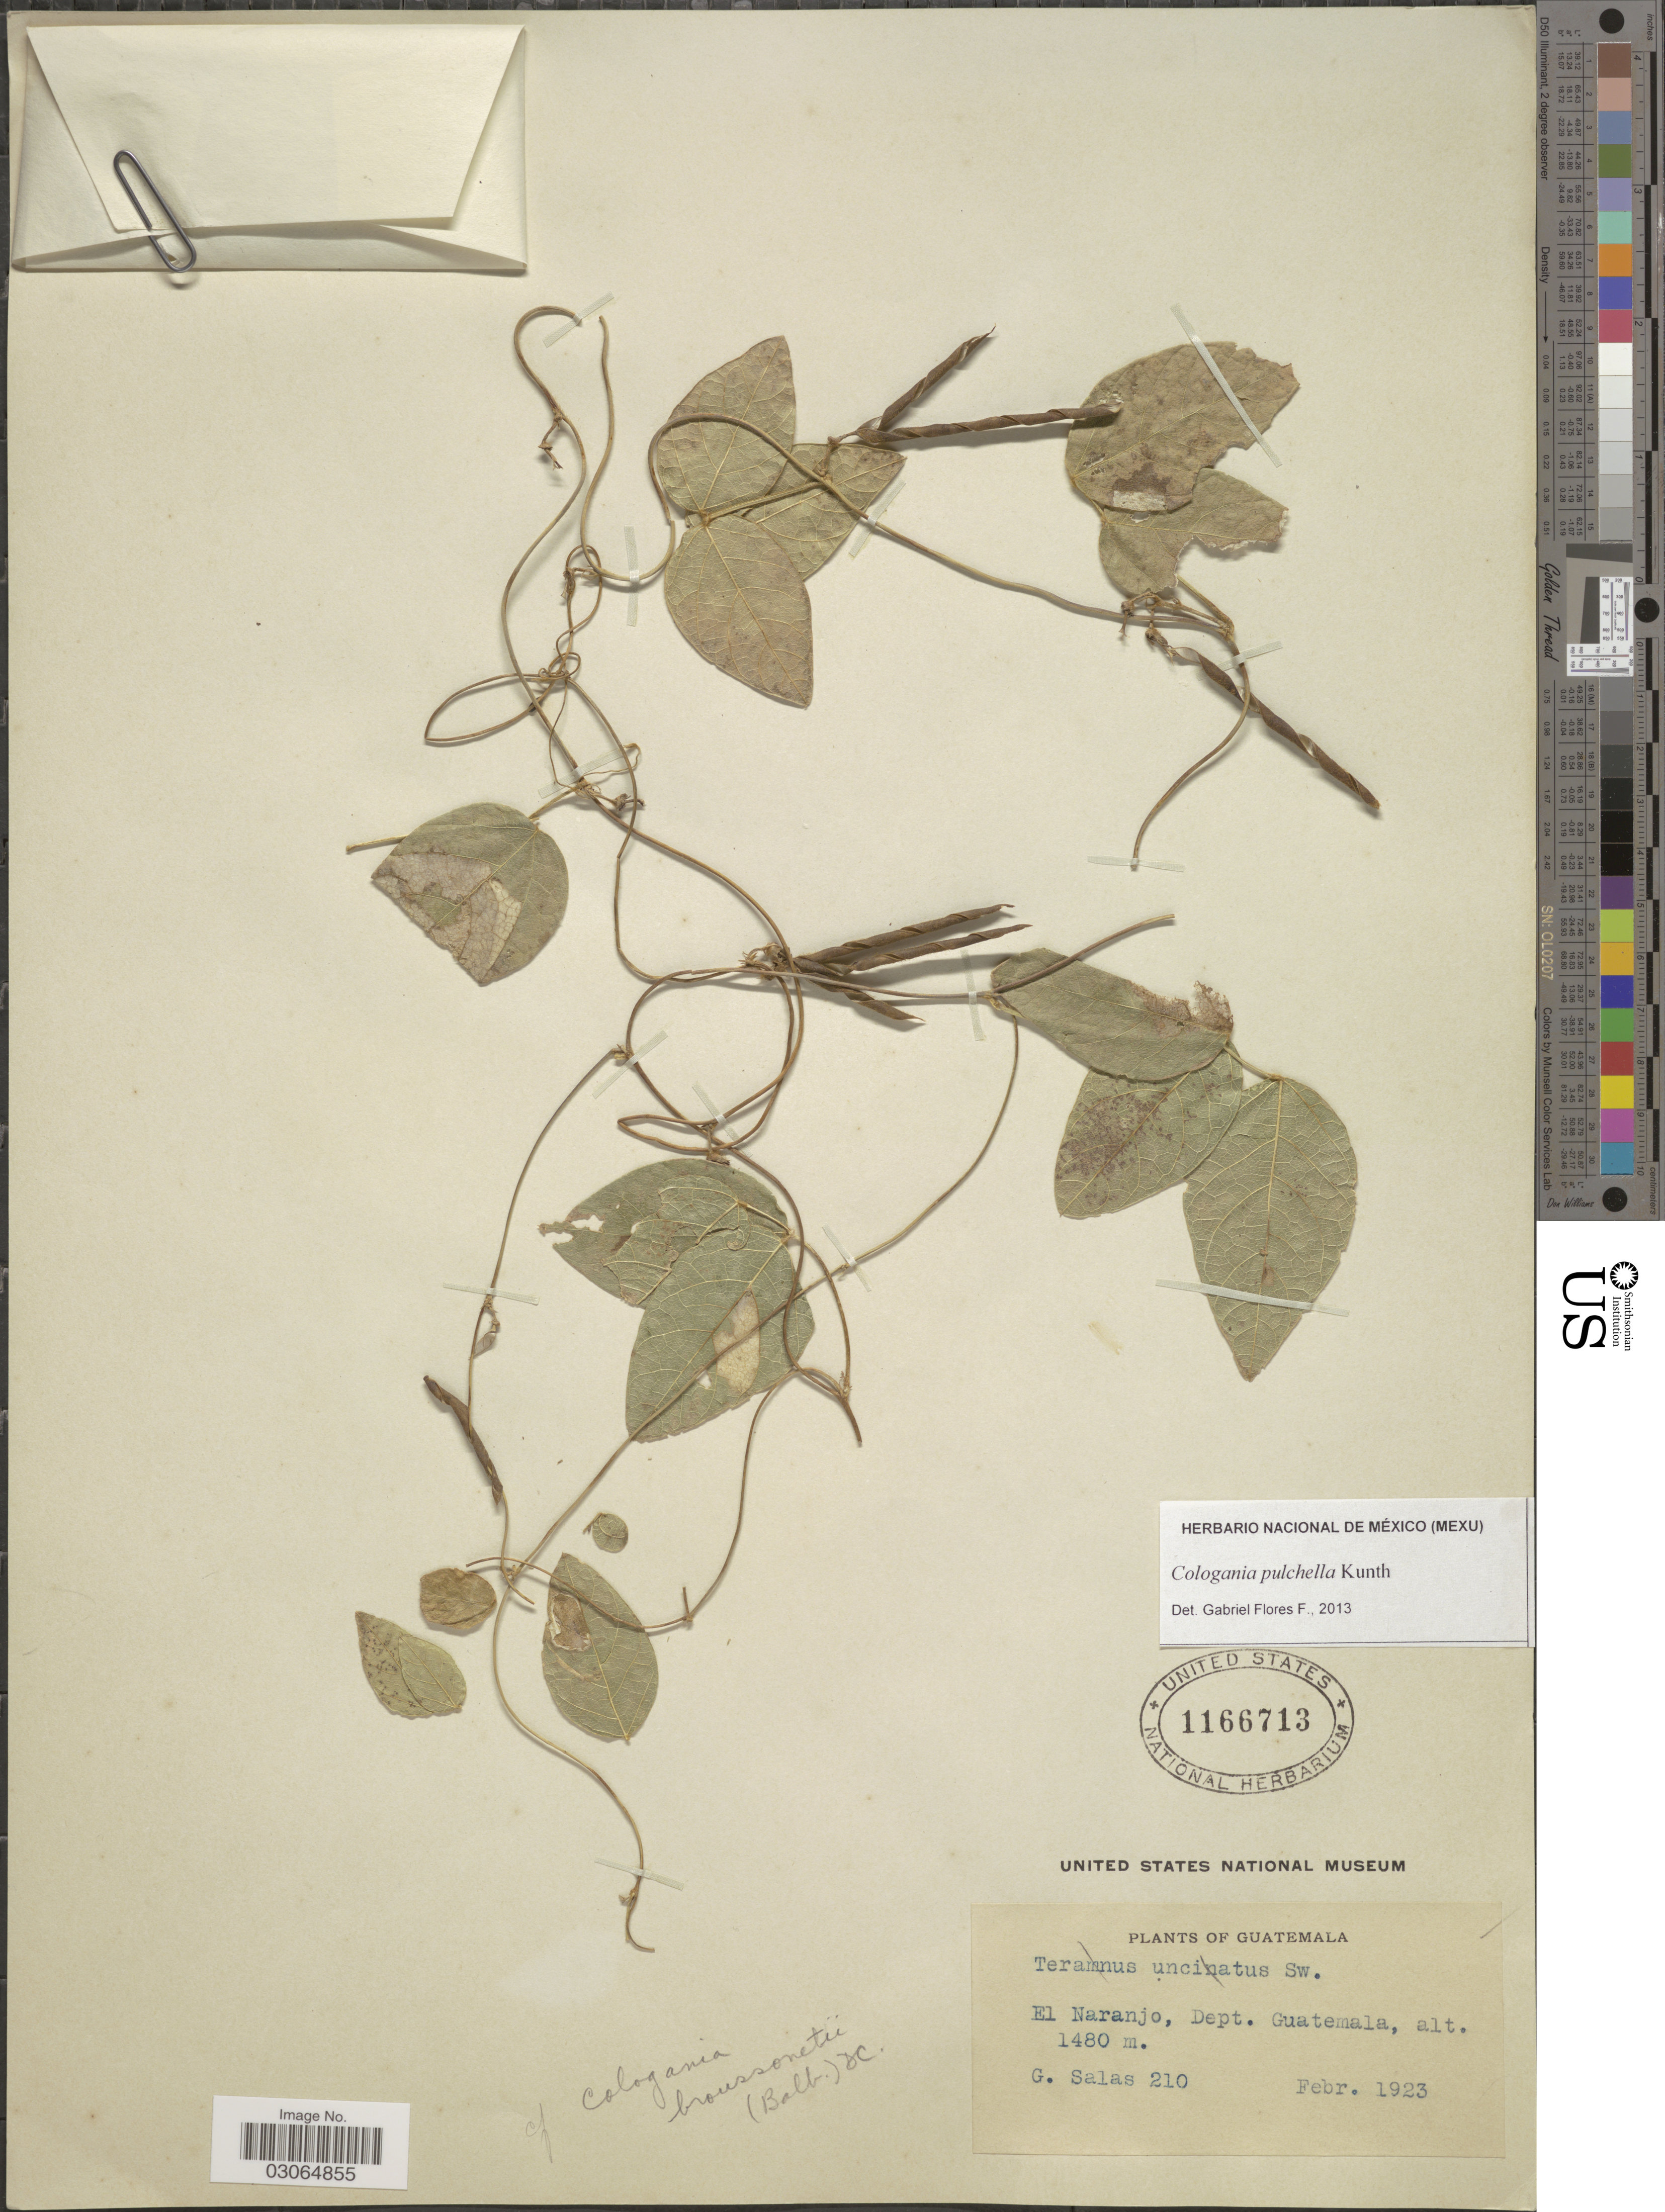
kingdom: Plantae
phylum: Tracheophyta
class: Magnoliopsida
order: Fabales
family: Fabaceae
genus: Cologania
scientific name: Cologania broussonetii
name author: (Balb.) DC.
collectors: G. Salas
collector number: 210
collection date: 1923-02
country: Guatemala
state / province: Guatemala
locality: El Naranjo, Dept. Guatemala.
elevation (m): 1480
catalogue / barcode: US 1166713